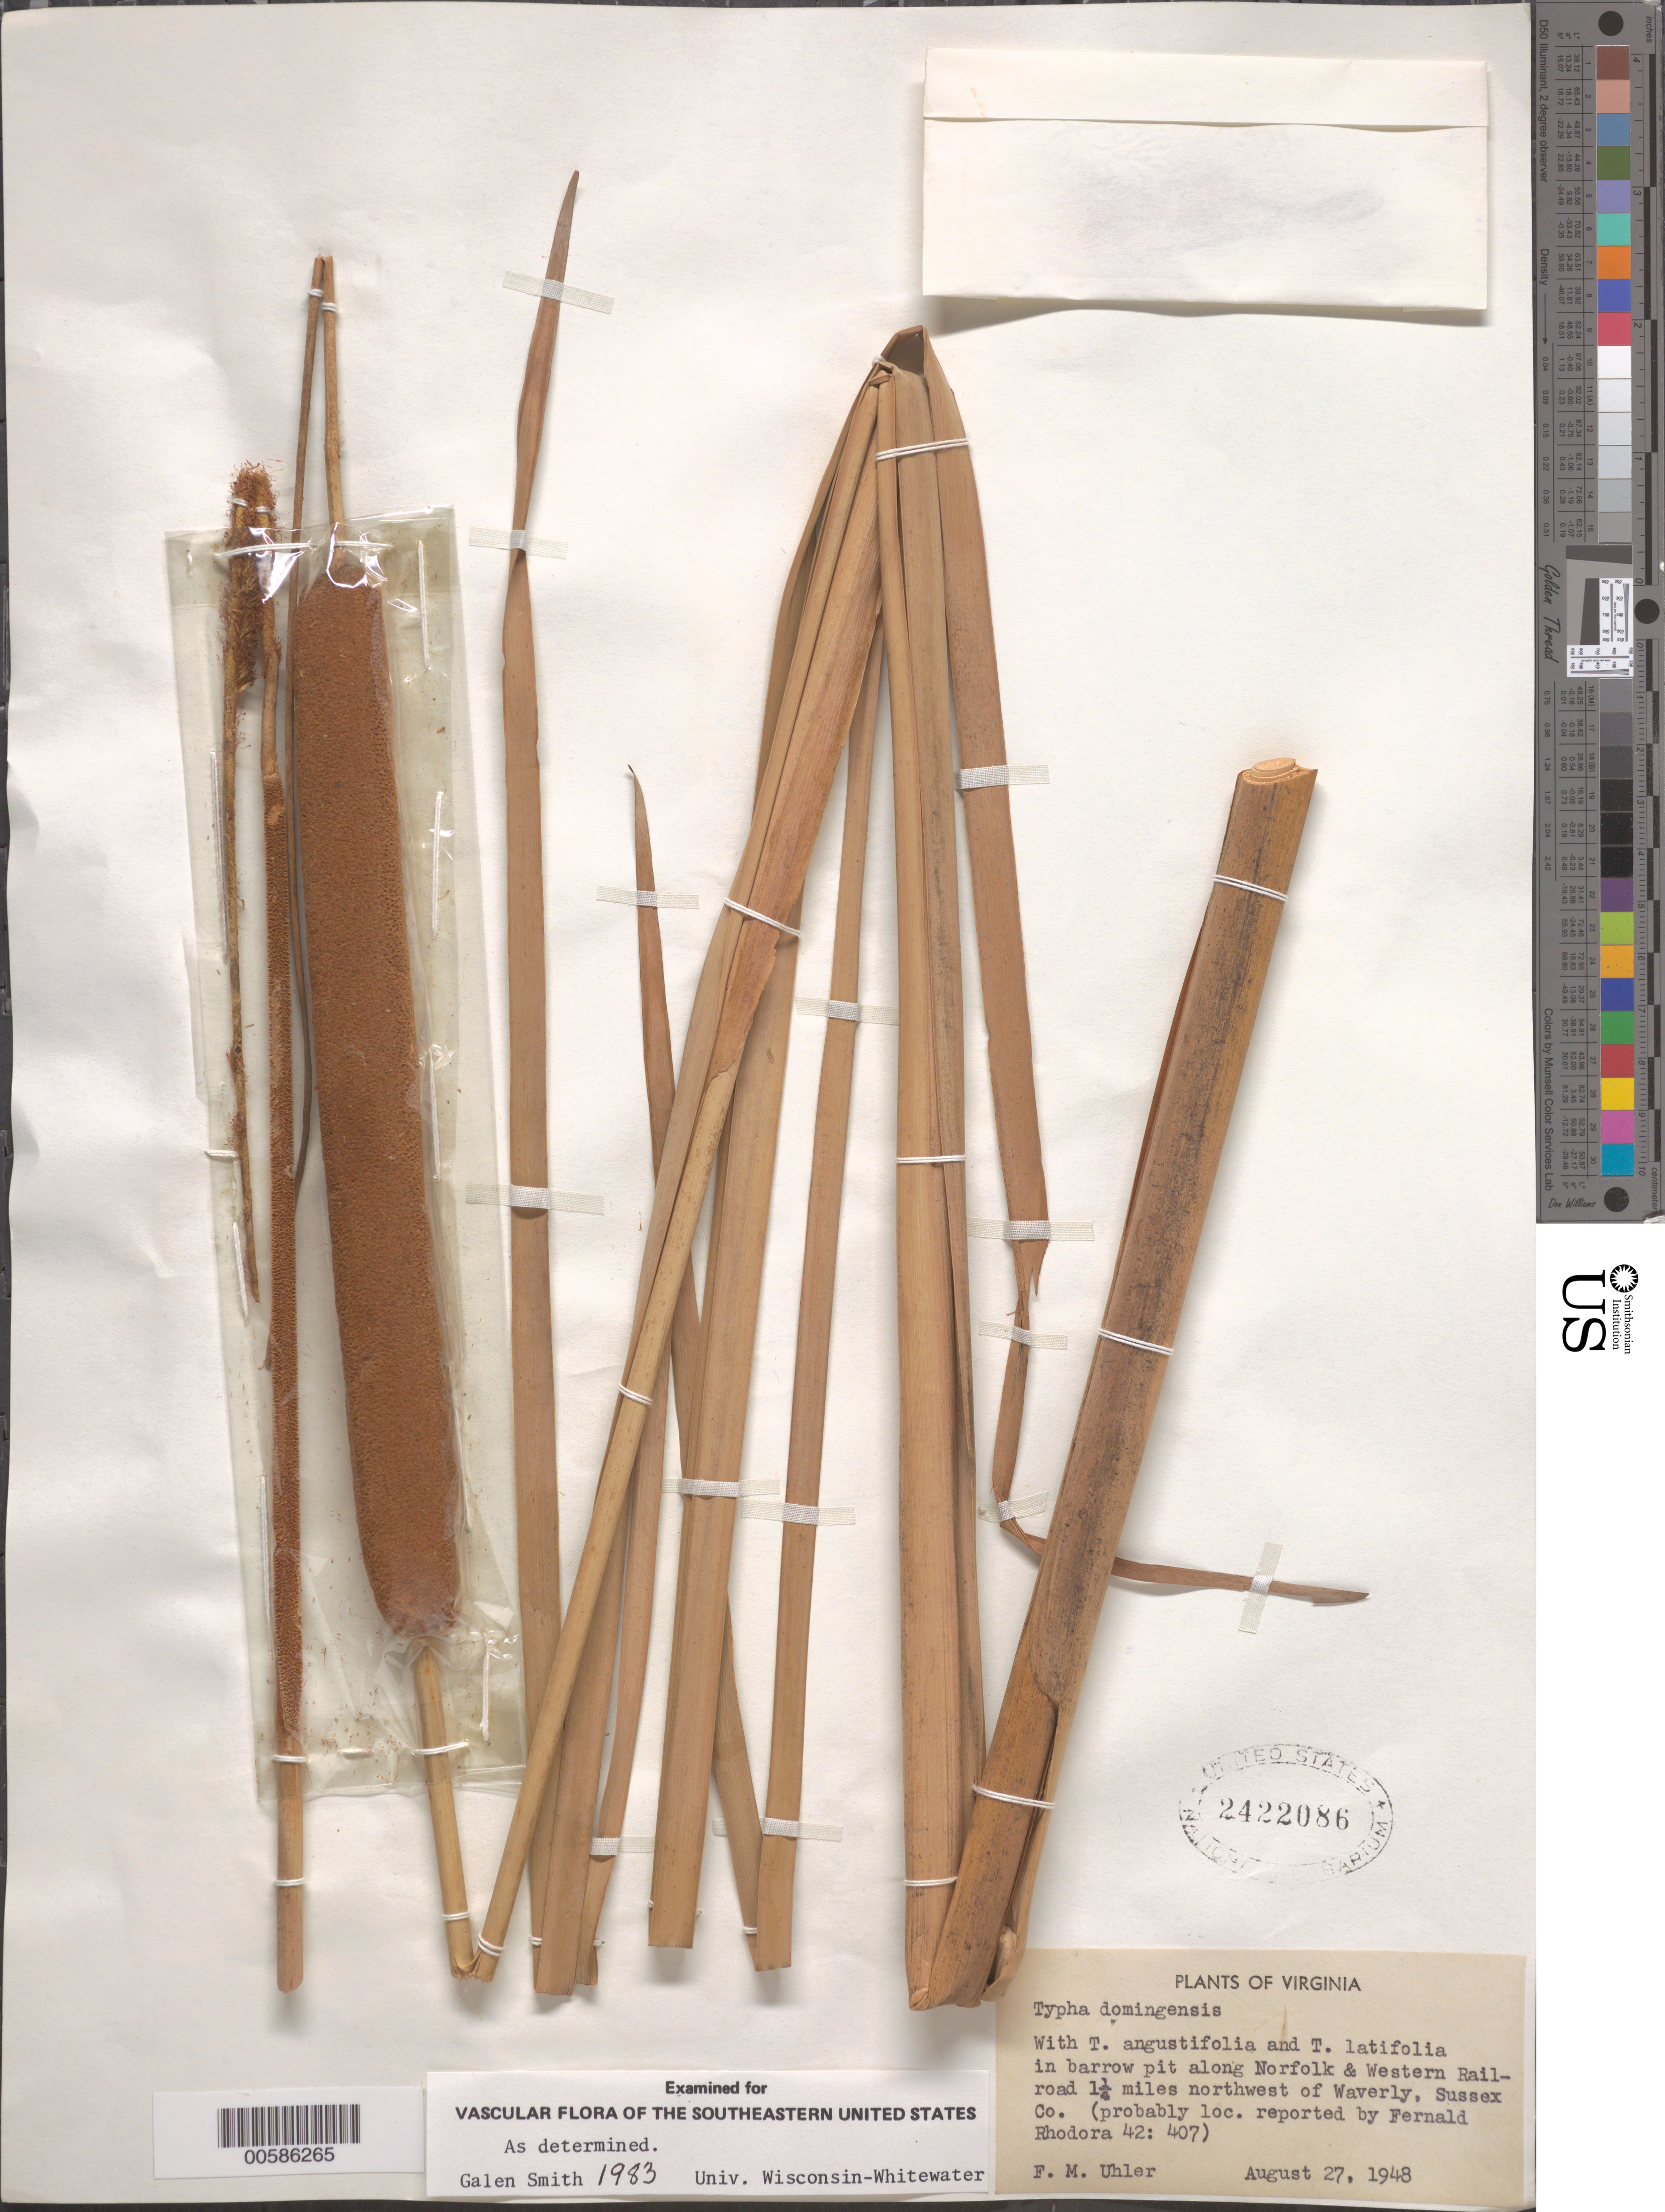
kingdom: Plantae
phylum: Tracheophyta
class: Liliopsida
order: Poales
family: Typhaceae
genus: Typha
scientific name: Typha domingensis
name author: Pers.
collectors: F. M. Uhler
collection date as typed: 27 Aug 1948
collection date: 1948-08-27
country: United States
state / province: Virginia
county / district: Sussex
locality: NW of Waverly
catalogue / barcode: US 2422086